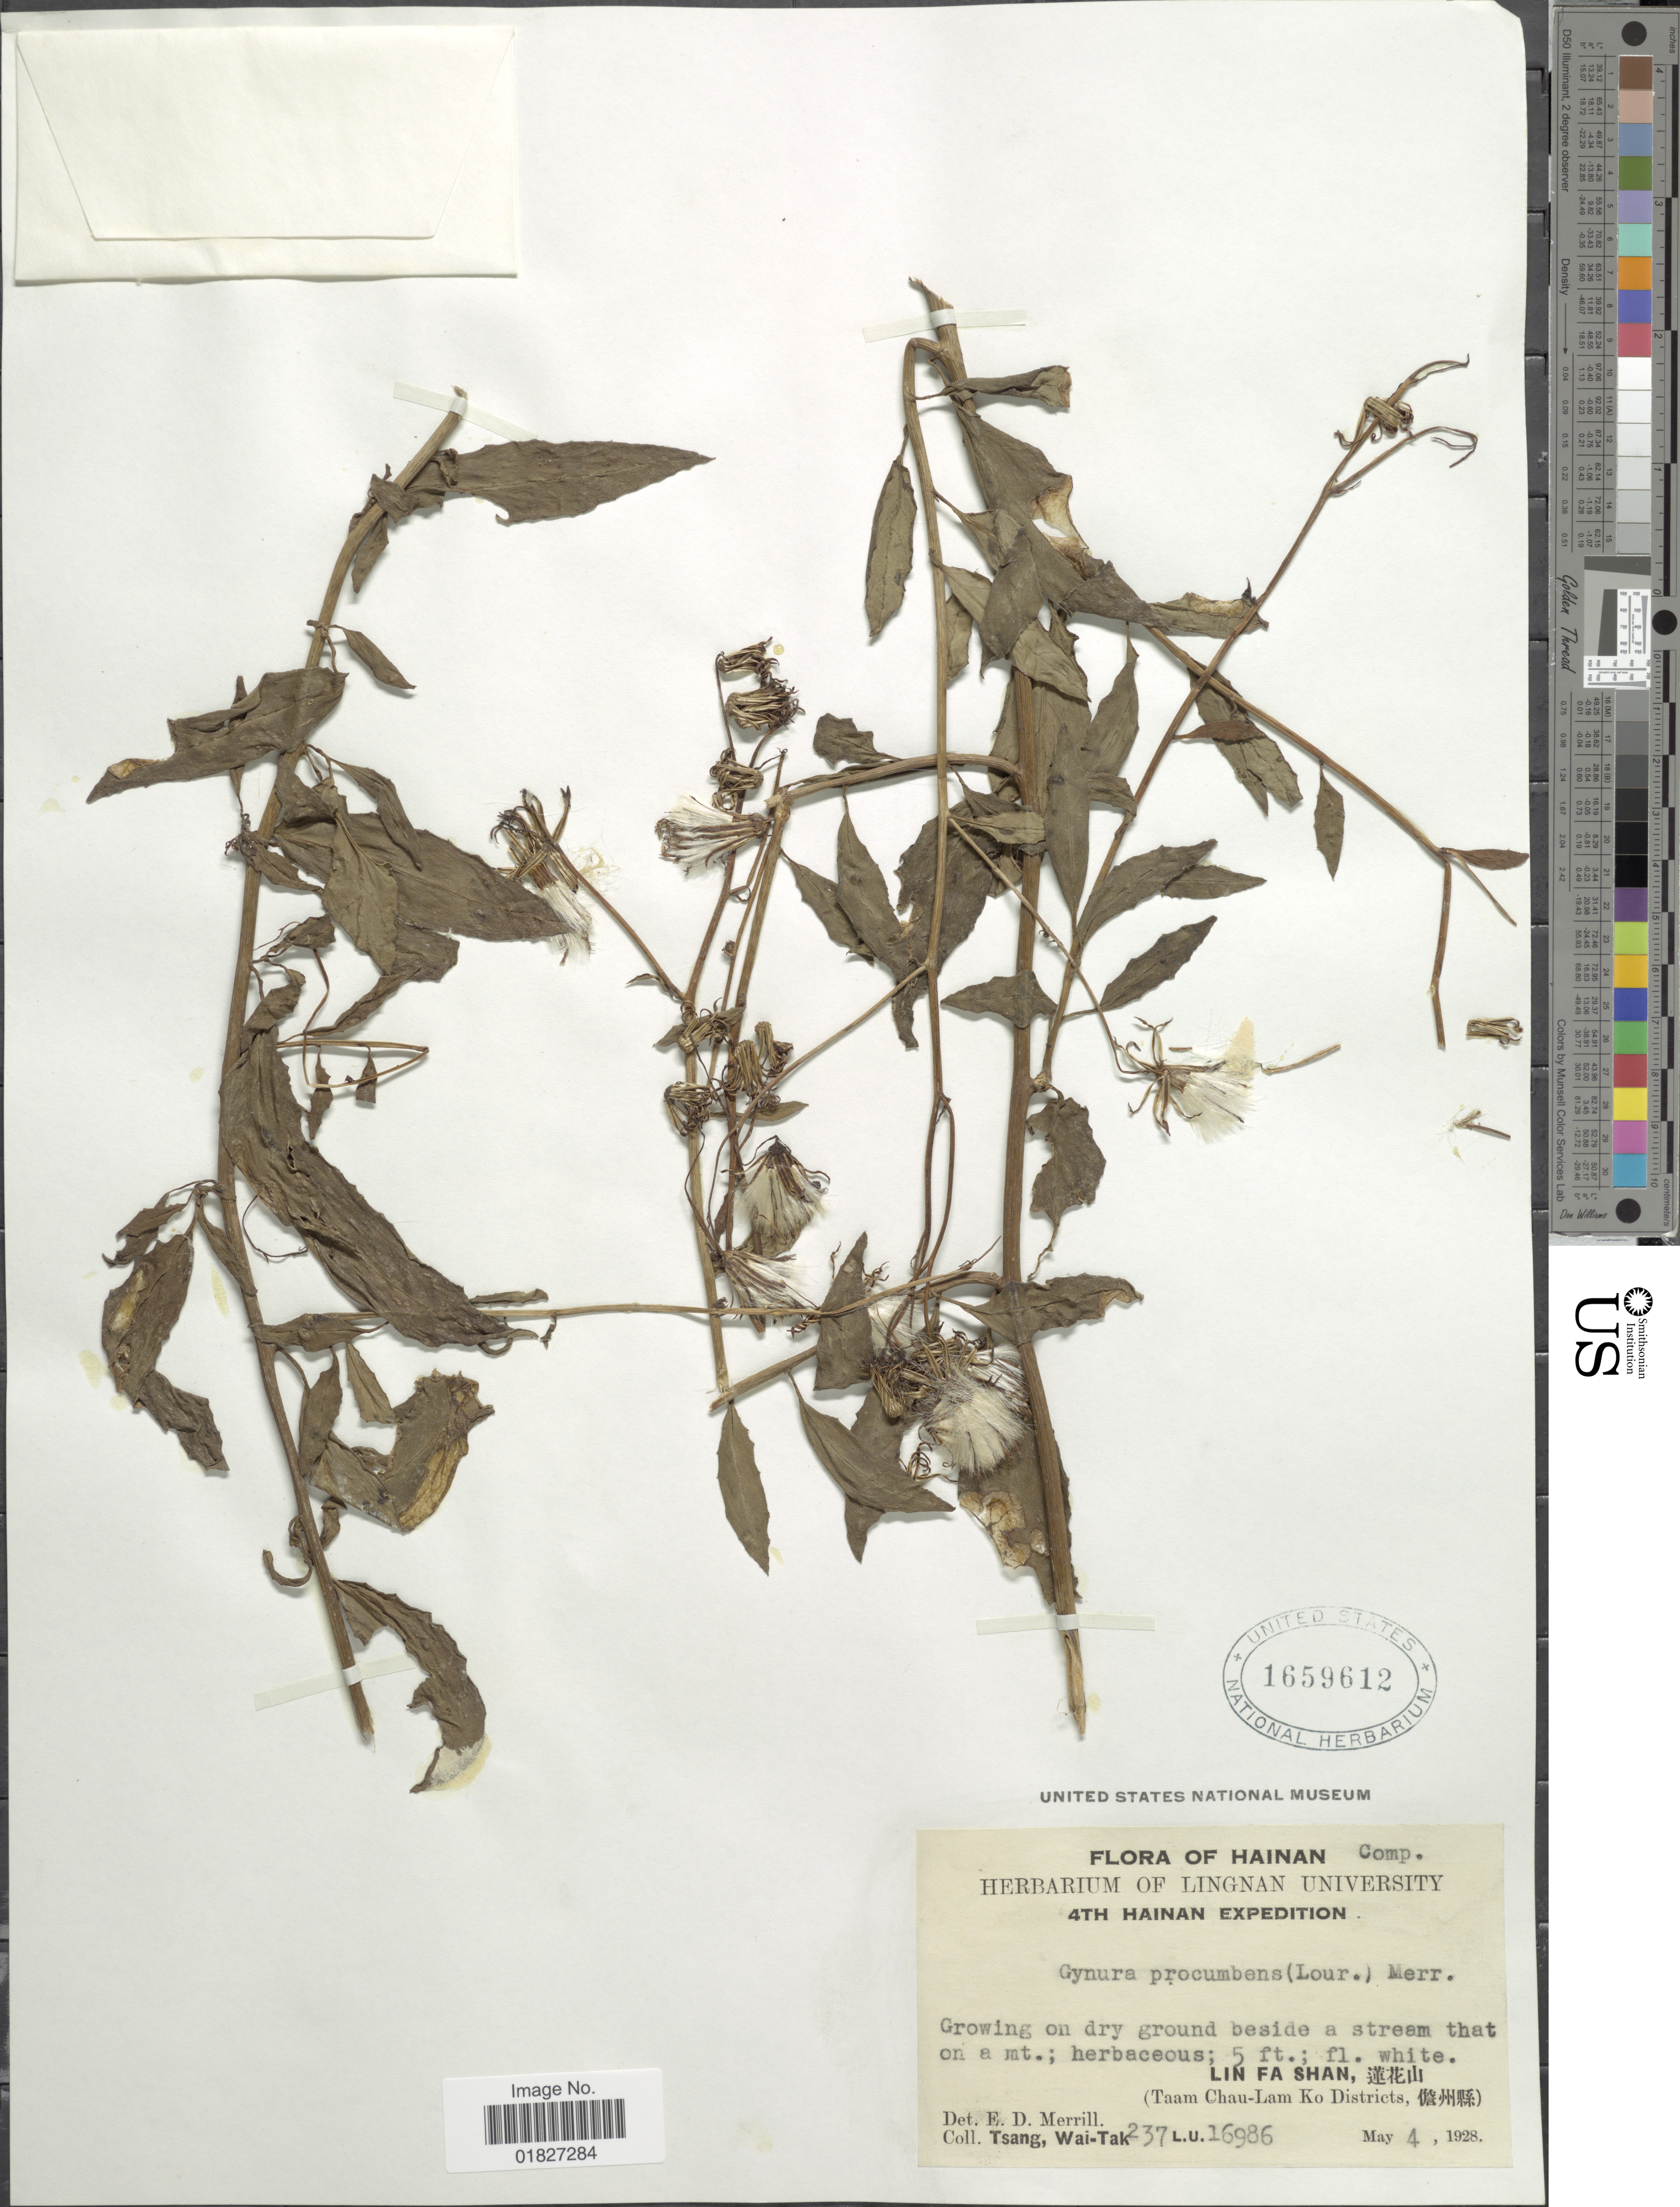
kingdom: Plantae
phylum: Tracheophyta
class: Magnoliopsida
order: Asterales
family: Asteraceae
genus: Gynura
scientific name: Gynura procumbens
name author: (Lour.) Merr.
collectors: W. T. Tsang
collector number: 237/16986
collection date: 1928-05-04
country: China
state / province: Hainan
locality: Lin Fa Shan (Taam Chau-Lam Ko Districts)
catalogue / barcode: US 1659612